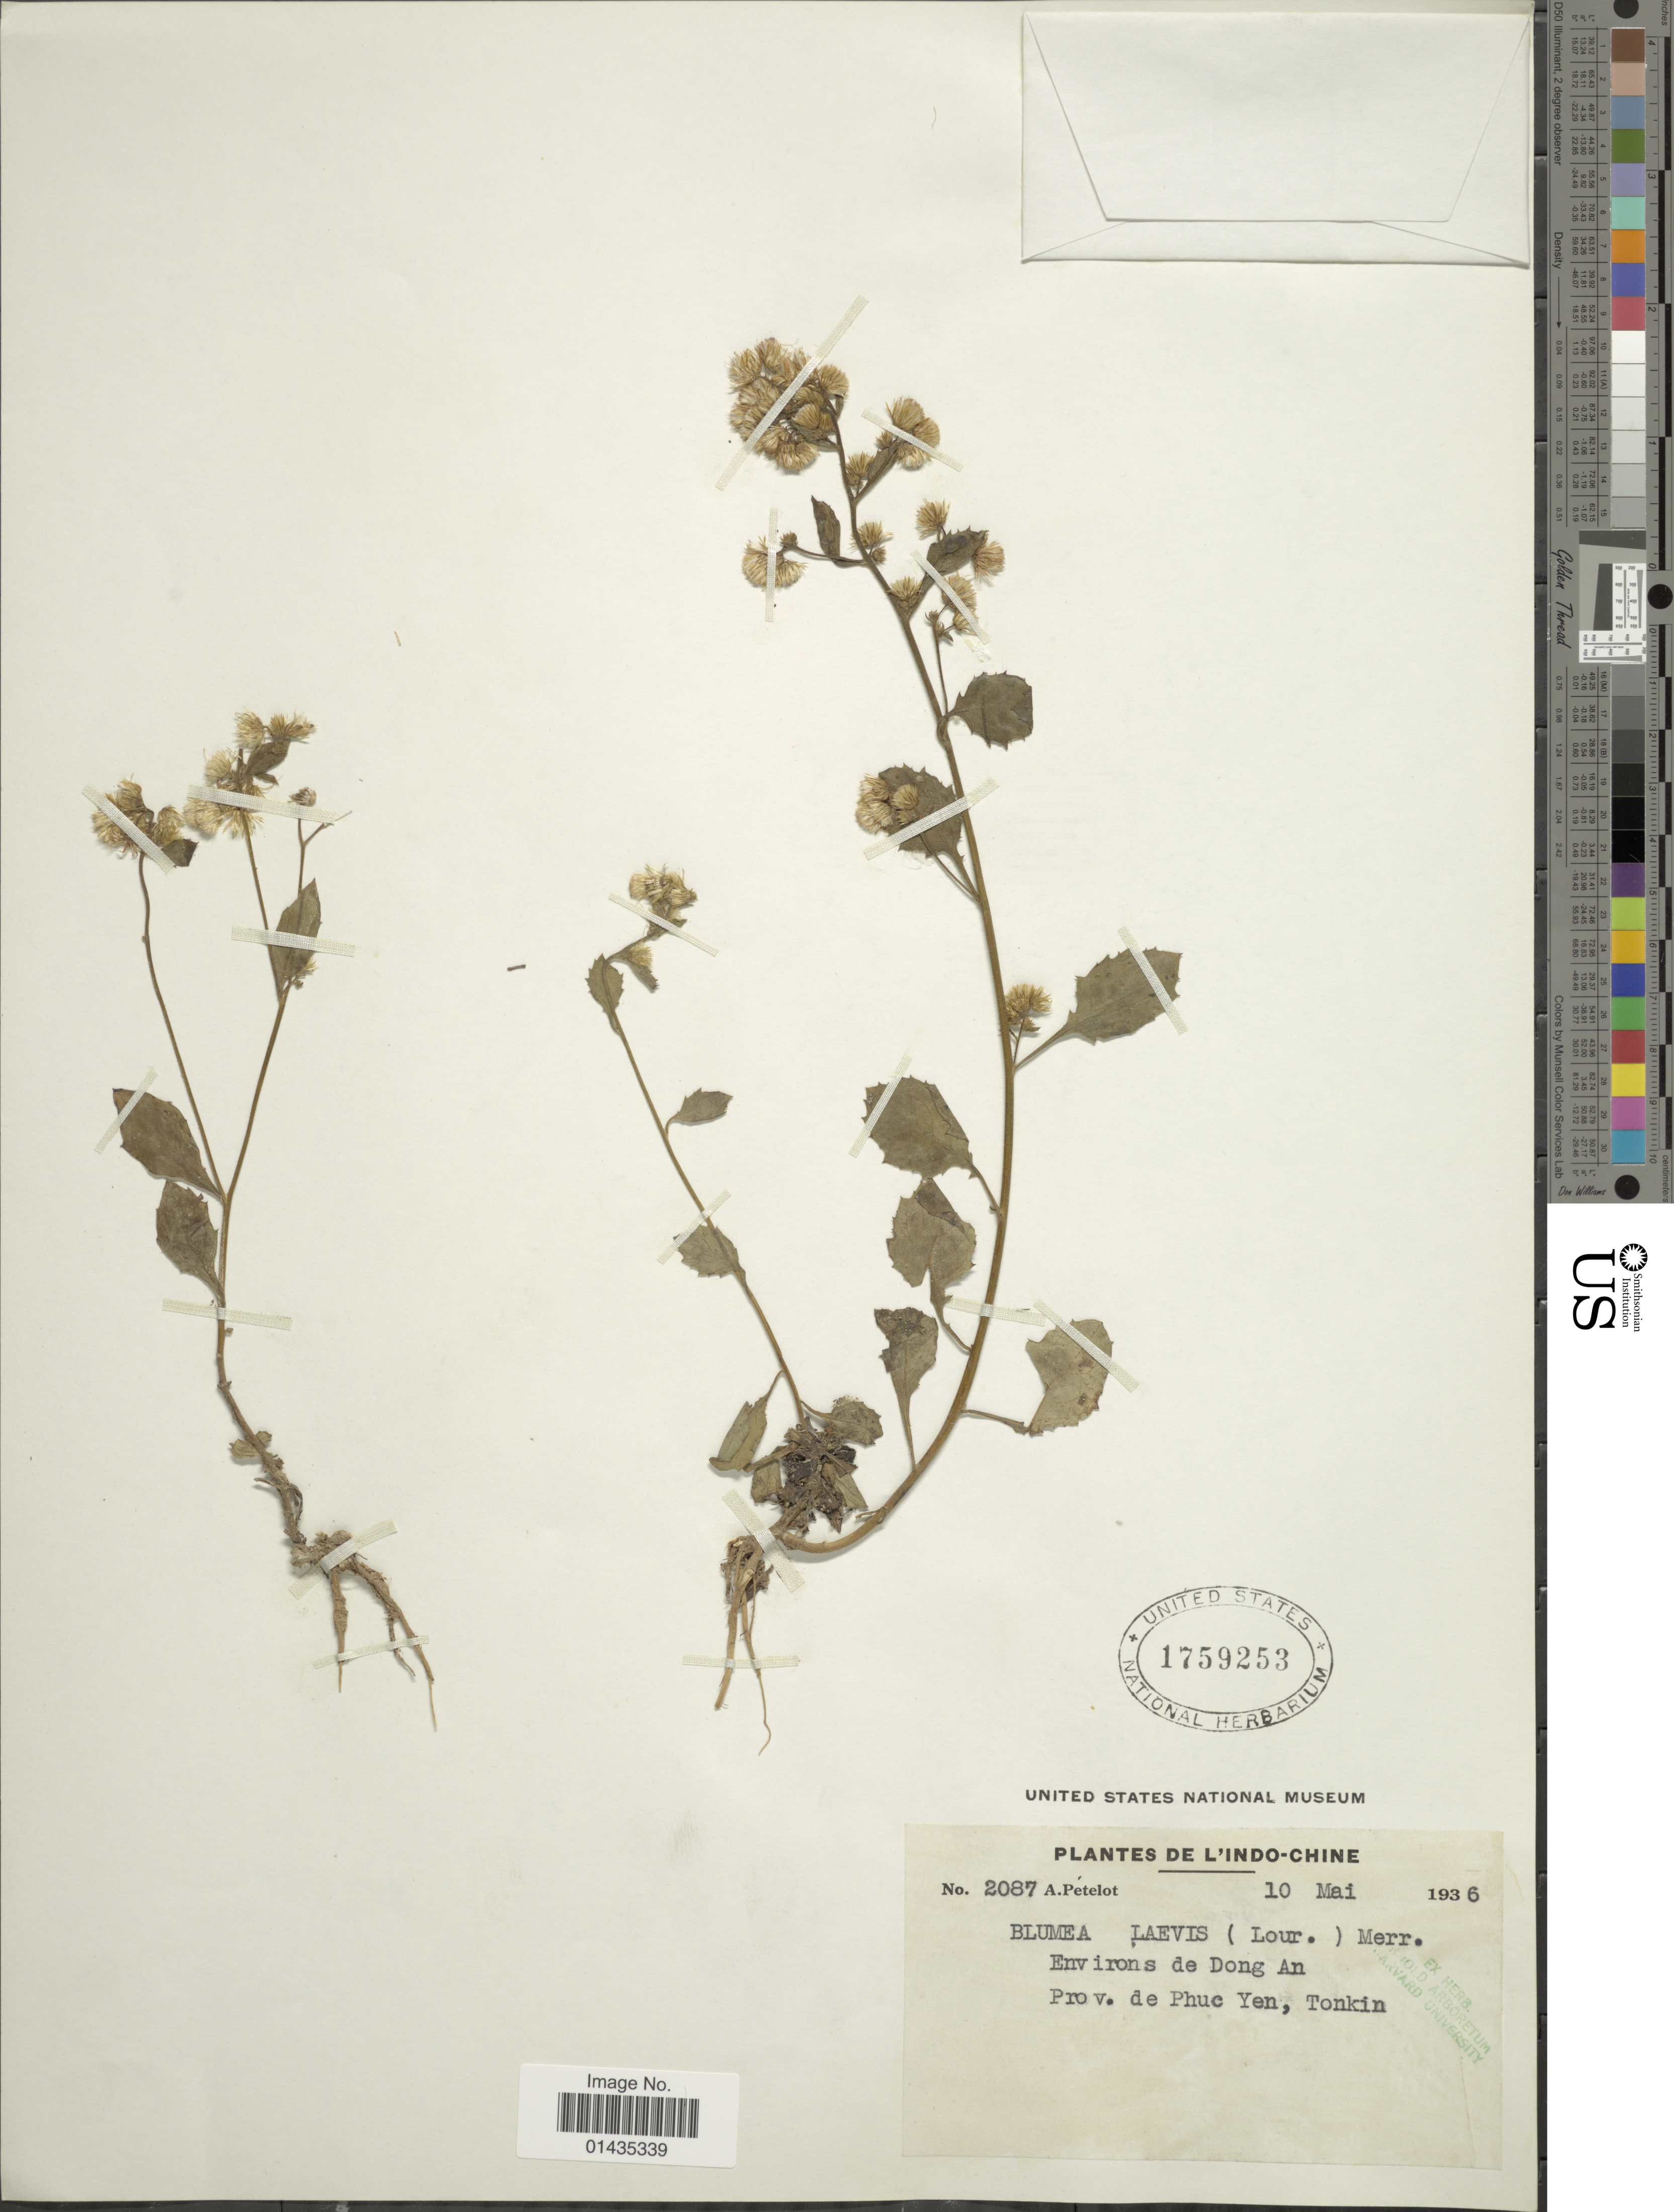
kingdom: Plantae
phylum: Tracheophyta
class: Magnoliopsida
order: Asterales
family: Asteraceae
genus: Blumea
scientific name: Blumea laevis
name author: (Lour.) Merr.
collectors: A. Petelot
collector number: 2087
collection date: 1936-05-10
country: Vietnam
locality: L'Indo-Chine, environs de Dong An, Prov. de Phuc Yen, Tonkin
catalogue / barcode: US 1759253